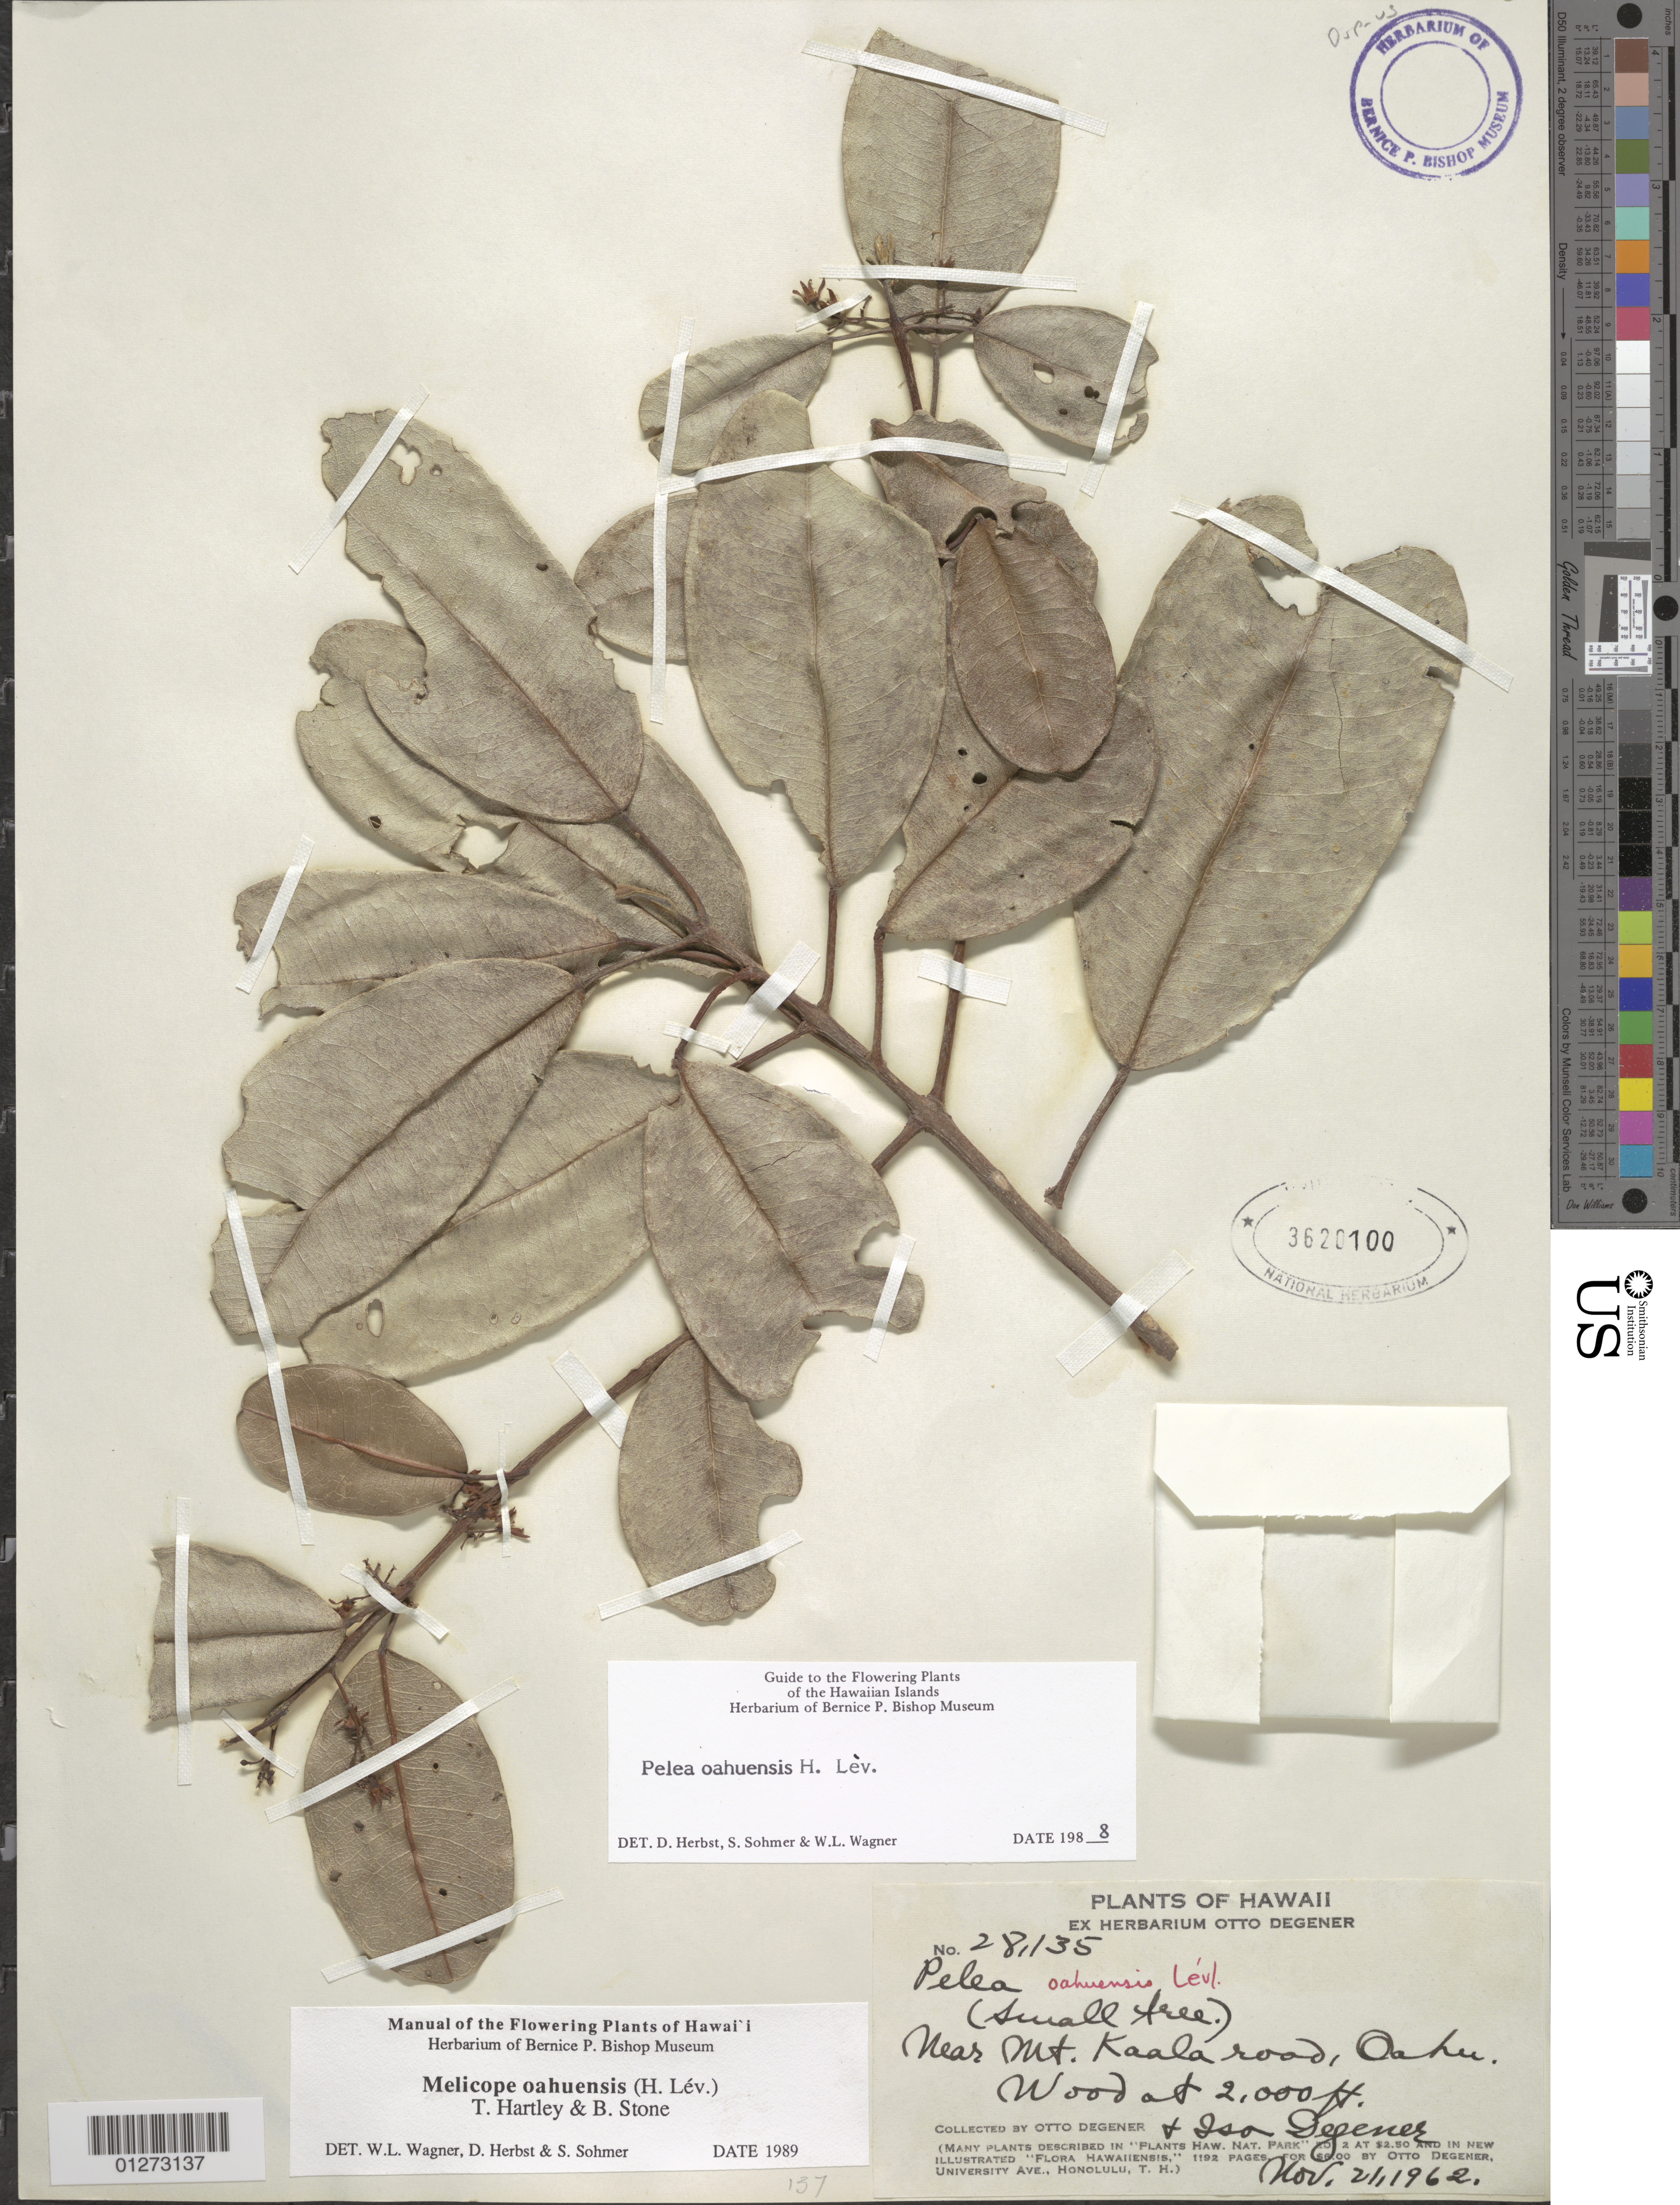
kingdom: Plantae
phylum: Tracheophyta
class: Magnoliopsida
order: Sapindales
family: Rutaceae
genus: Melicope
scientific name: Melicope oahuensis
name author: (H. Lév.) T.G. Hartley & B.C. Stone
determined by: Wagner, W. L.; Herbst, D. R.; Sohmer, S. H.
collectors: O. Degener & I. Degener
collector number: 28135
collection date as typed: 21 Nov 1962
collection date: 1962-11-21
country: United States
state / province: Hawaii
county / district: Honolulu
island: Oahu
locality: near Mt Kaala Rd.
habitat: Wood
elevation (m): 610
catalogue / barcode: US 3620100